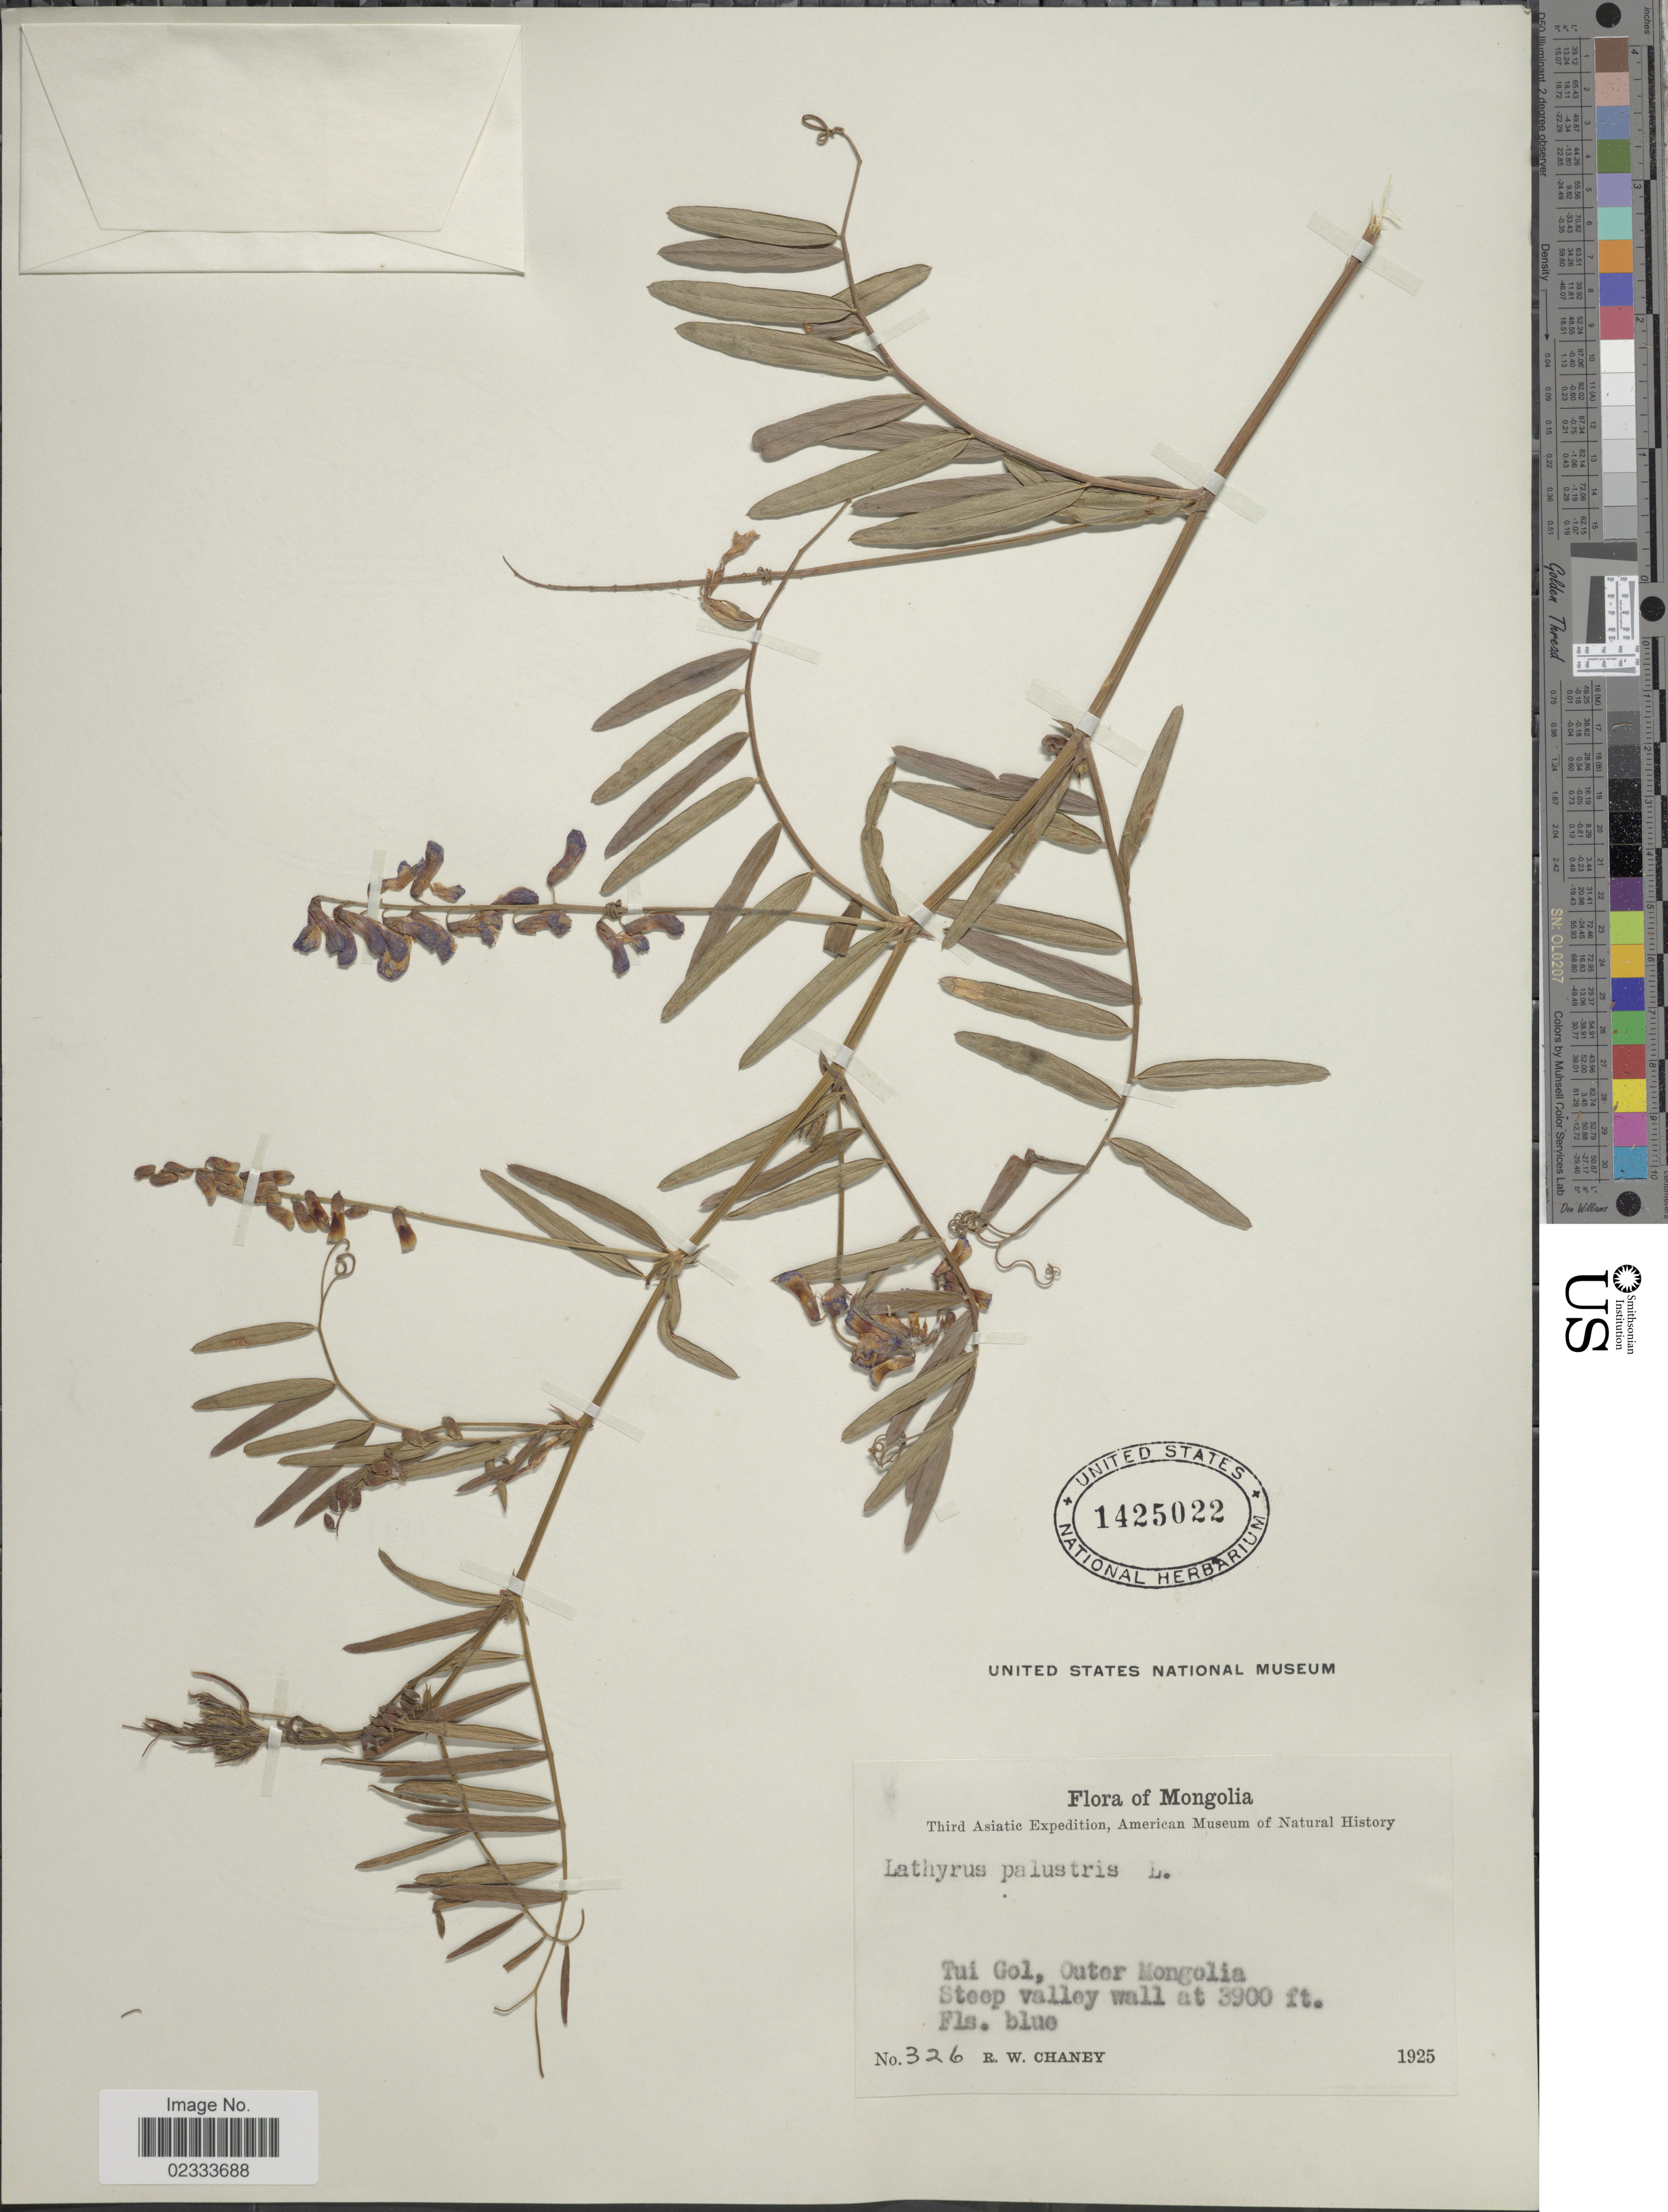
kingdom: Plantae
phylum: Tracheophyta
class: Magnoliopsida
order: Fabales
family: Fabaceae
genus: Lathyrus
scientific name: Lathyrus palustris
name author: L.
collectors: R. Chaney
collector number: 326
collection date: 1925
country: Mongolia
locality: Mongolia, Tui Gol, Outer Mongolia, steep valley wall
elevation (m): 1189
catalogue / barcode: US 1425022